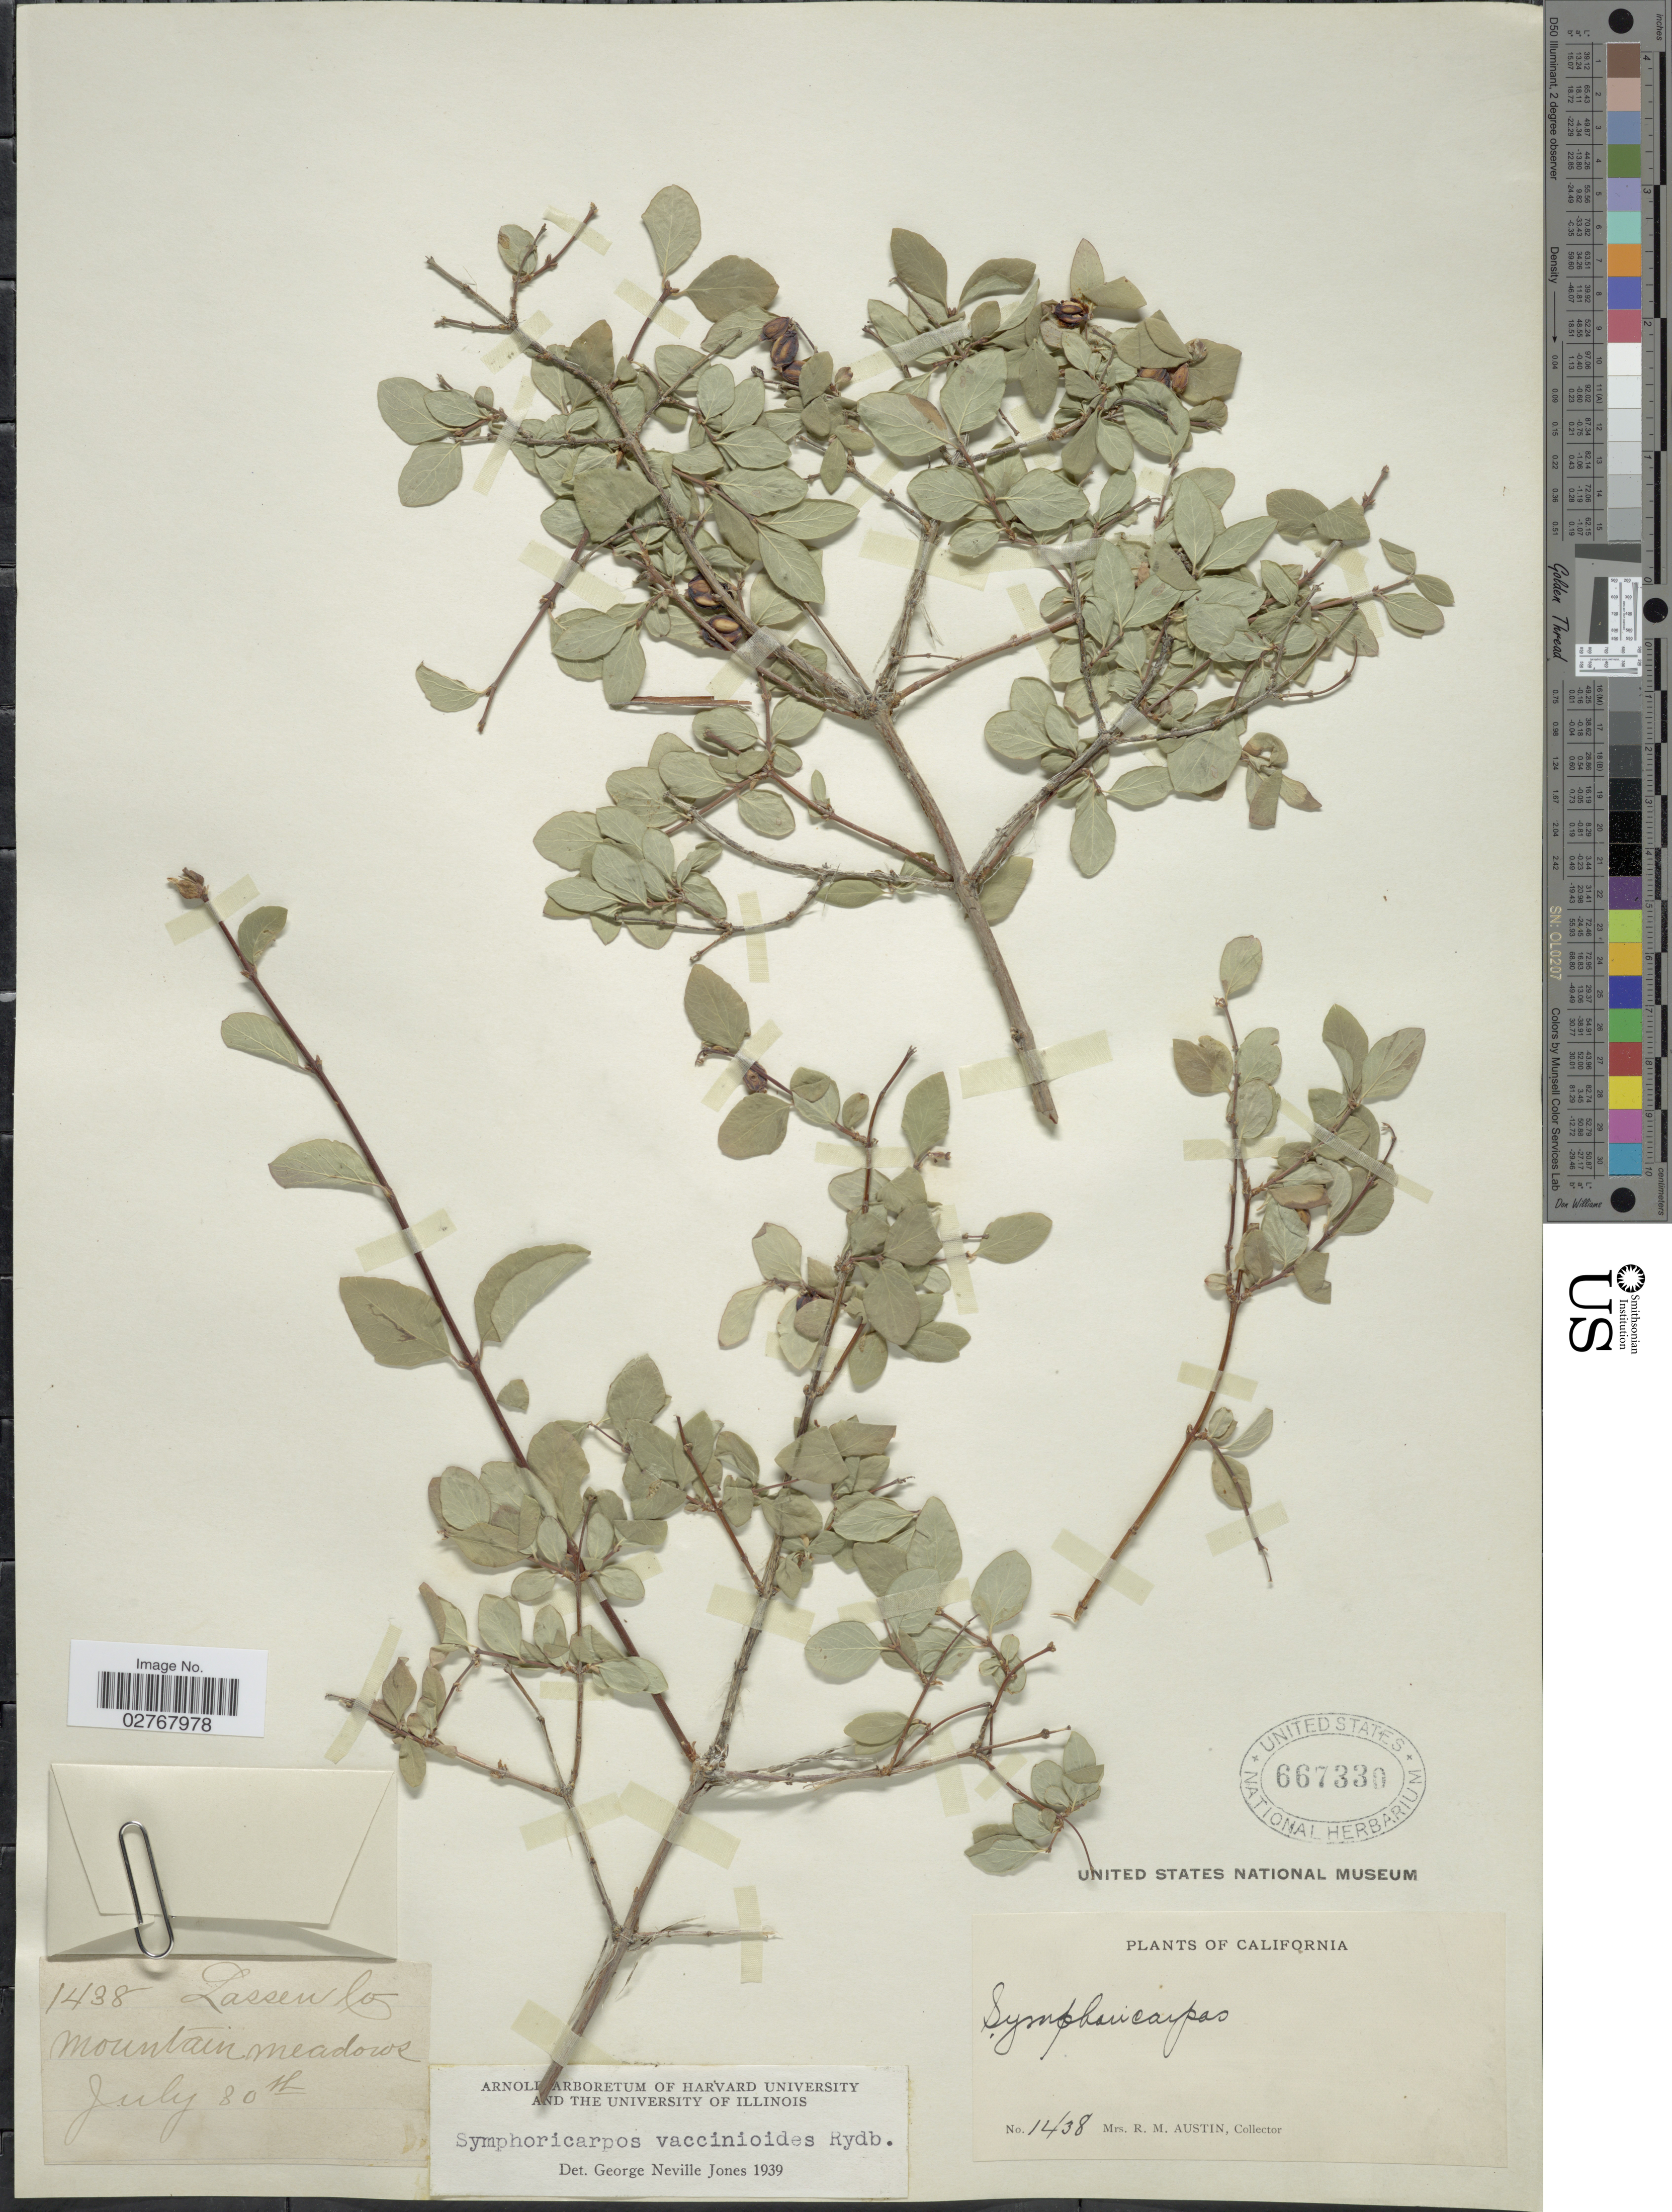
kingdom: Plantae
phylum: Tracheophyta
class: Magnoliopsida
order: Dipsacales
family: Caprifoliaceae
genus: Symphoricarpos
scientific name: Symphoricarpos vaccinioides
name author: Rydb.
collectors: R. Austin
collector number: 1438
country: United States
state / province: California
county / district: Lassen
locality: Lassen Co, Mountain meadows.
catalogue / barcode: US 667330